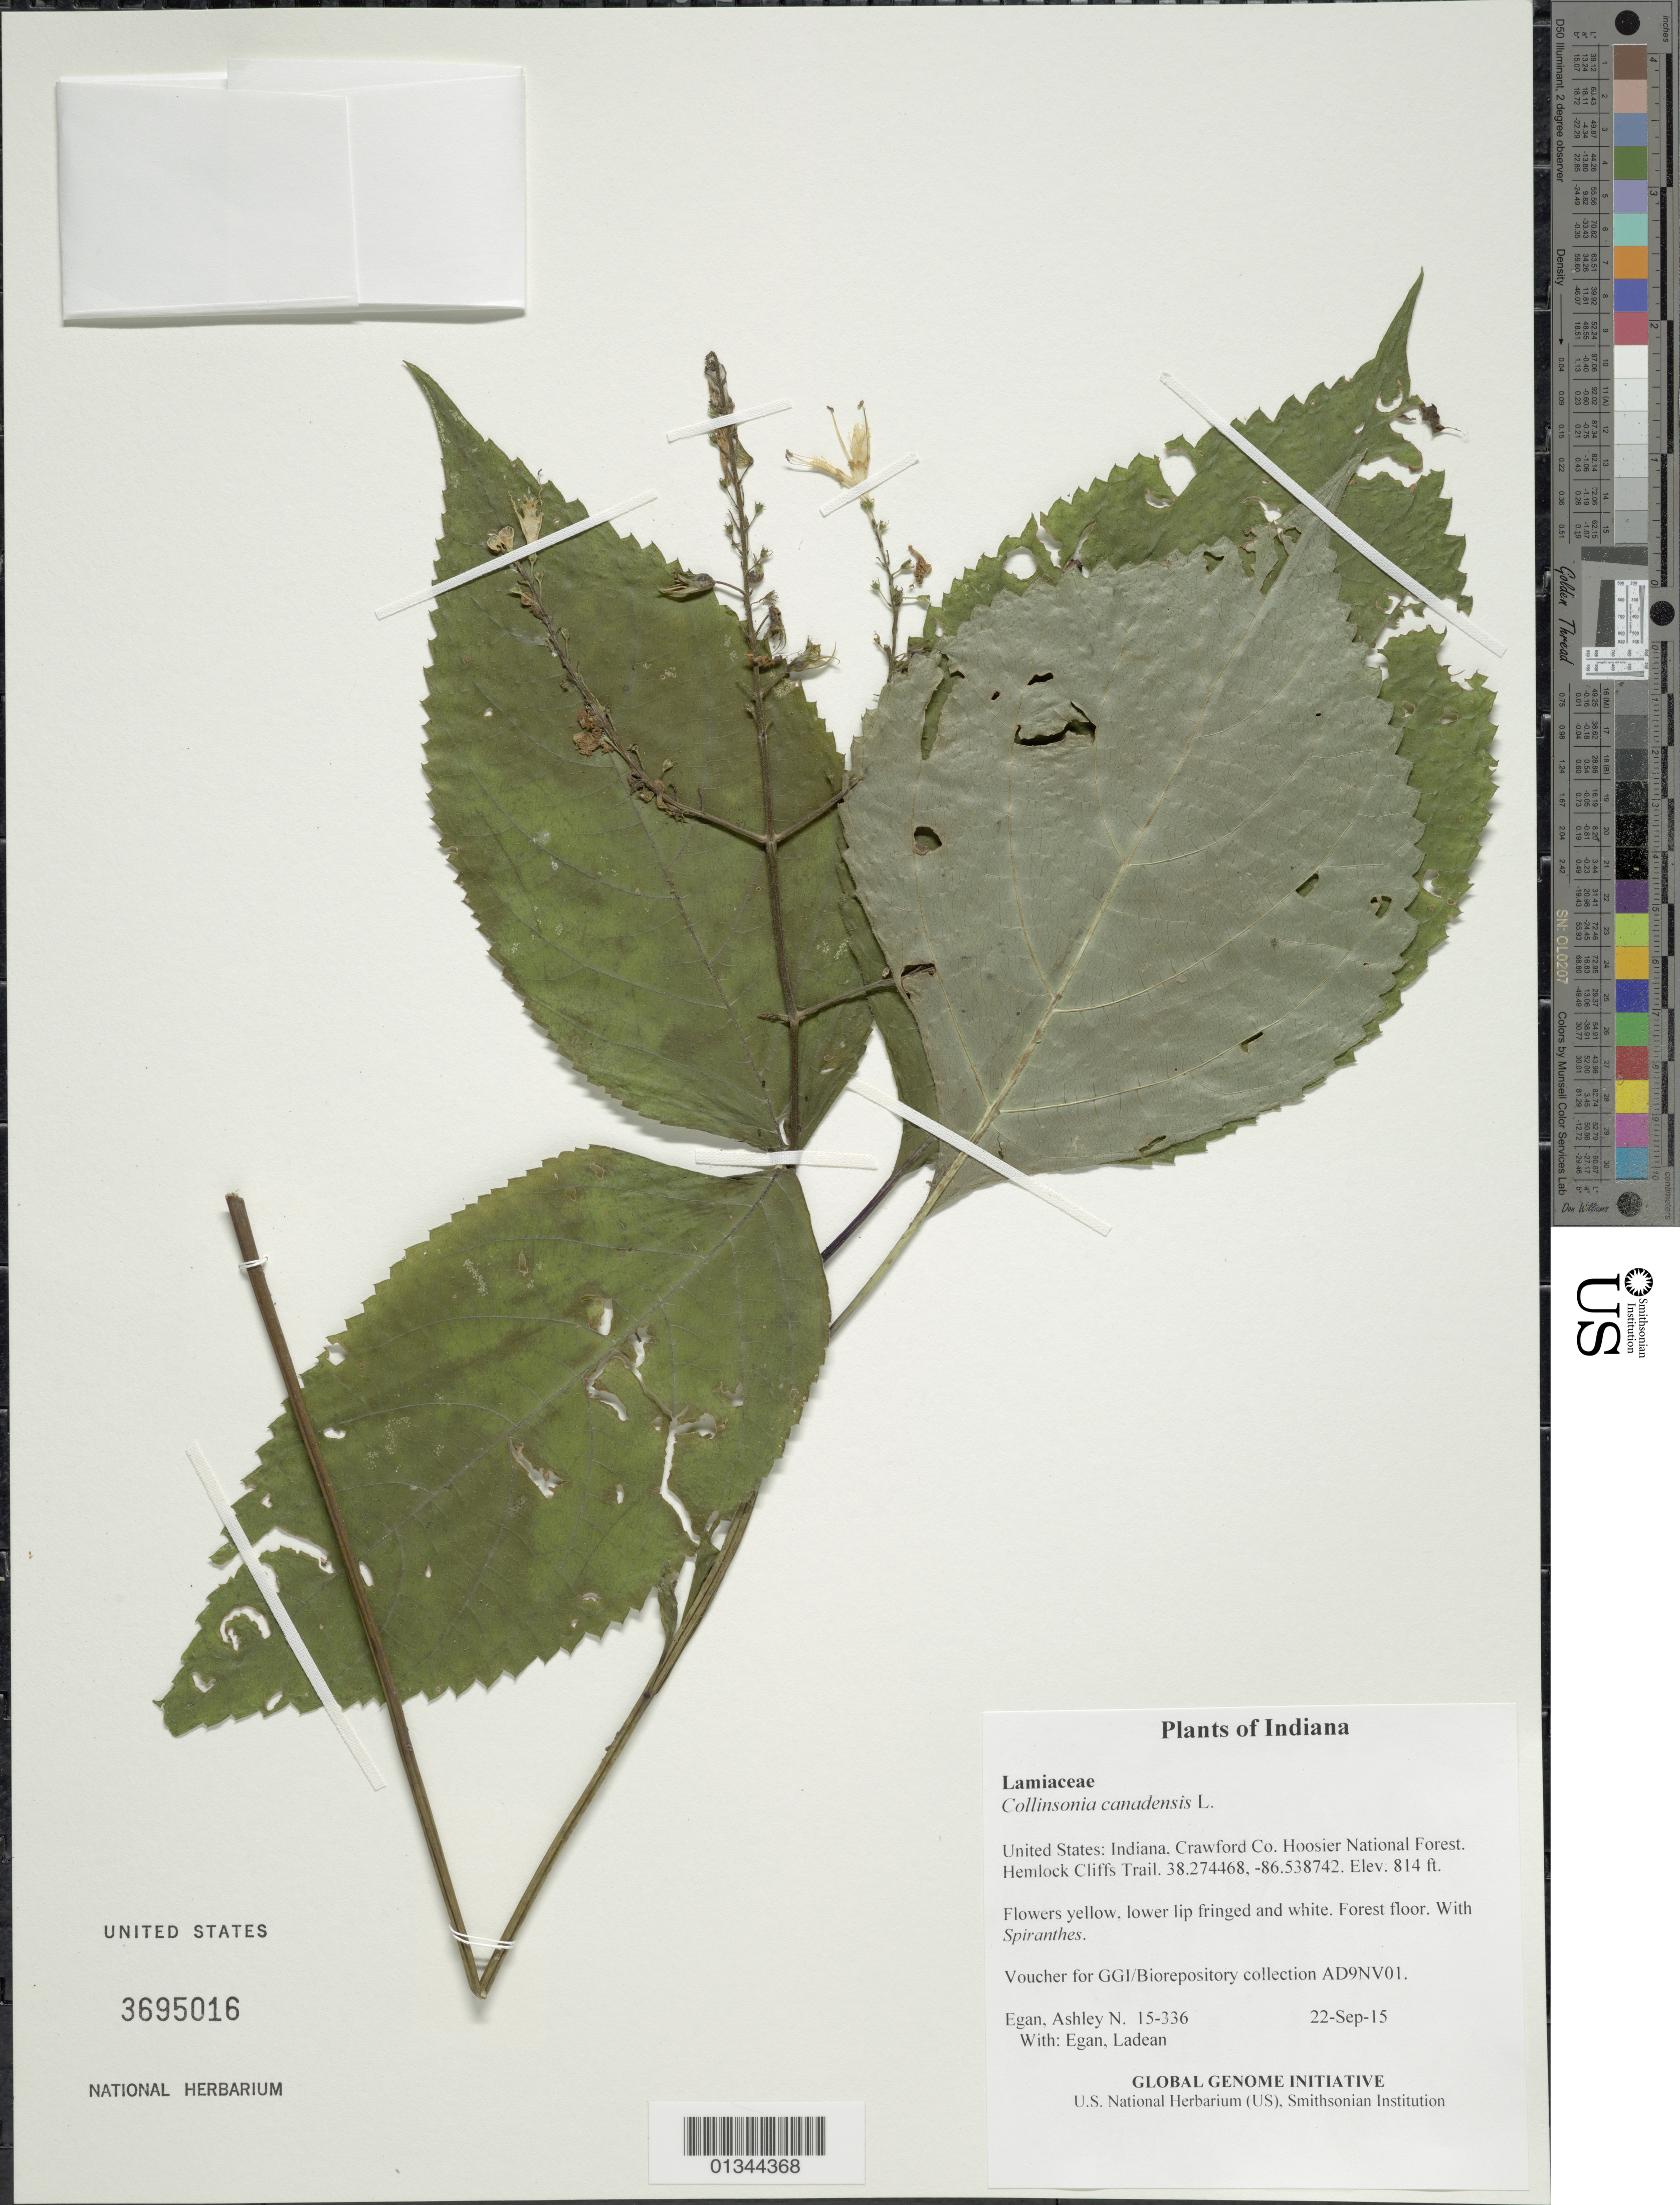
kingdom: Plantae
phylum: Tracheophyta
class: Magnoliopsida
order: Lamiales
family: Lamiaceae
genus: Collinsonia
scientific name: Collinsonia canadensis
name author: L.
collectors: A. N. Egan & L. Egan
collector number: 15-336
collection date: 2015-09-22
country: United States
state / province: Indiana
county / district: Crawford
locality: Hoosier National Forest. Hemlock Cliffs Trail.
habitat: Forest floor.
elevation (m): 248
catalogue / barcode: US 3695016